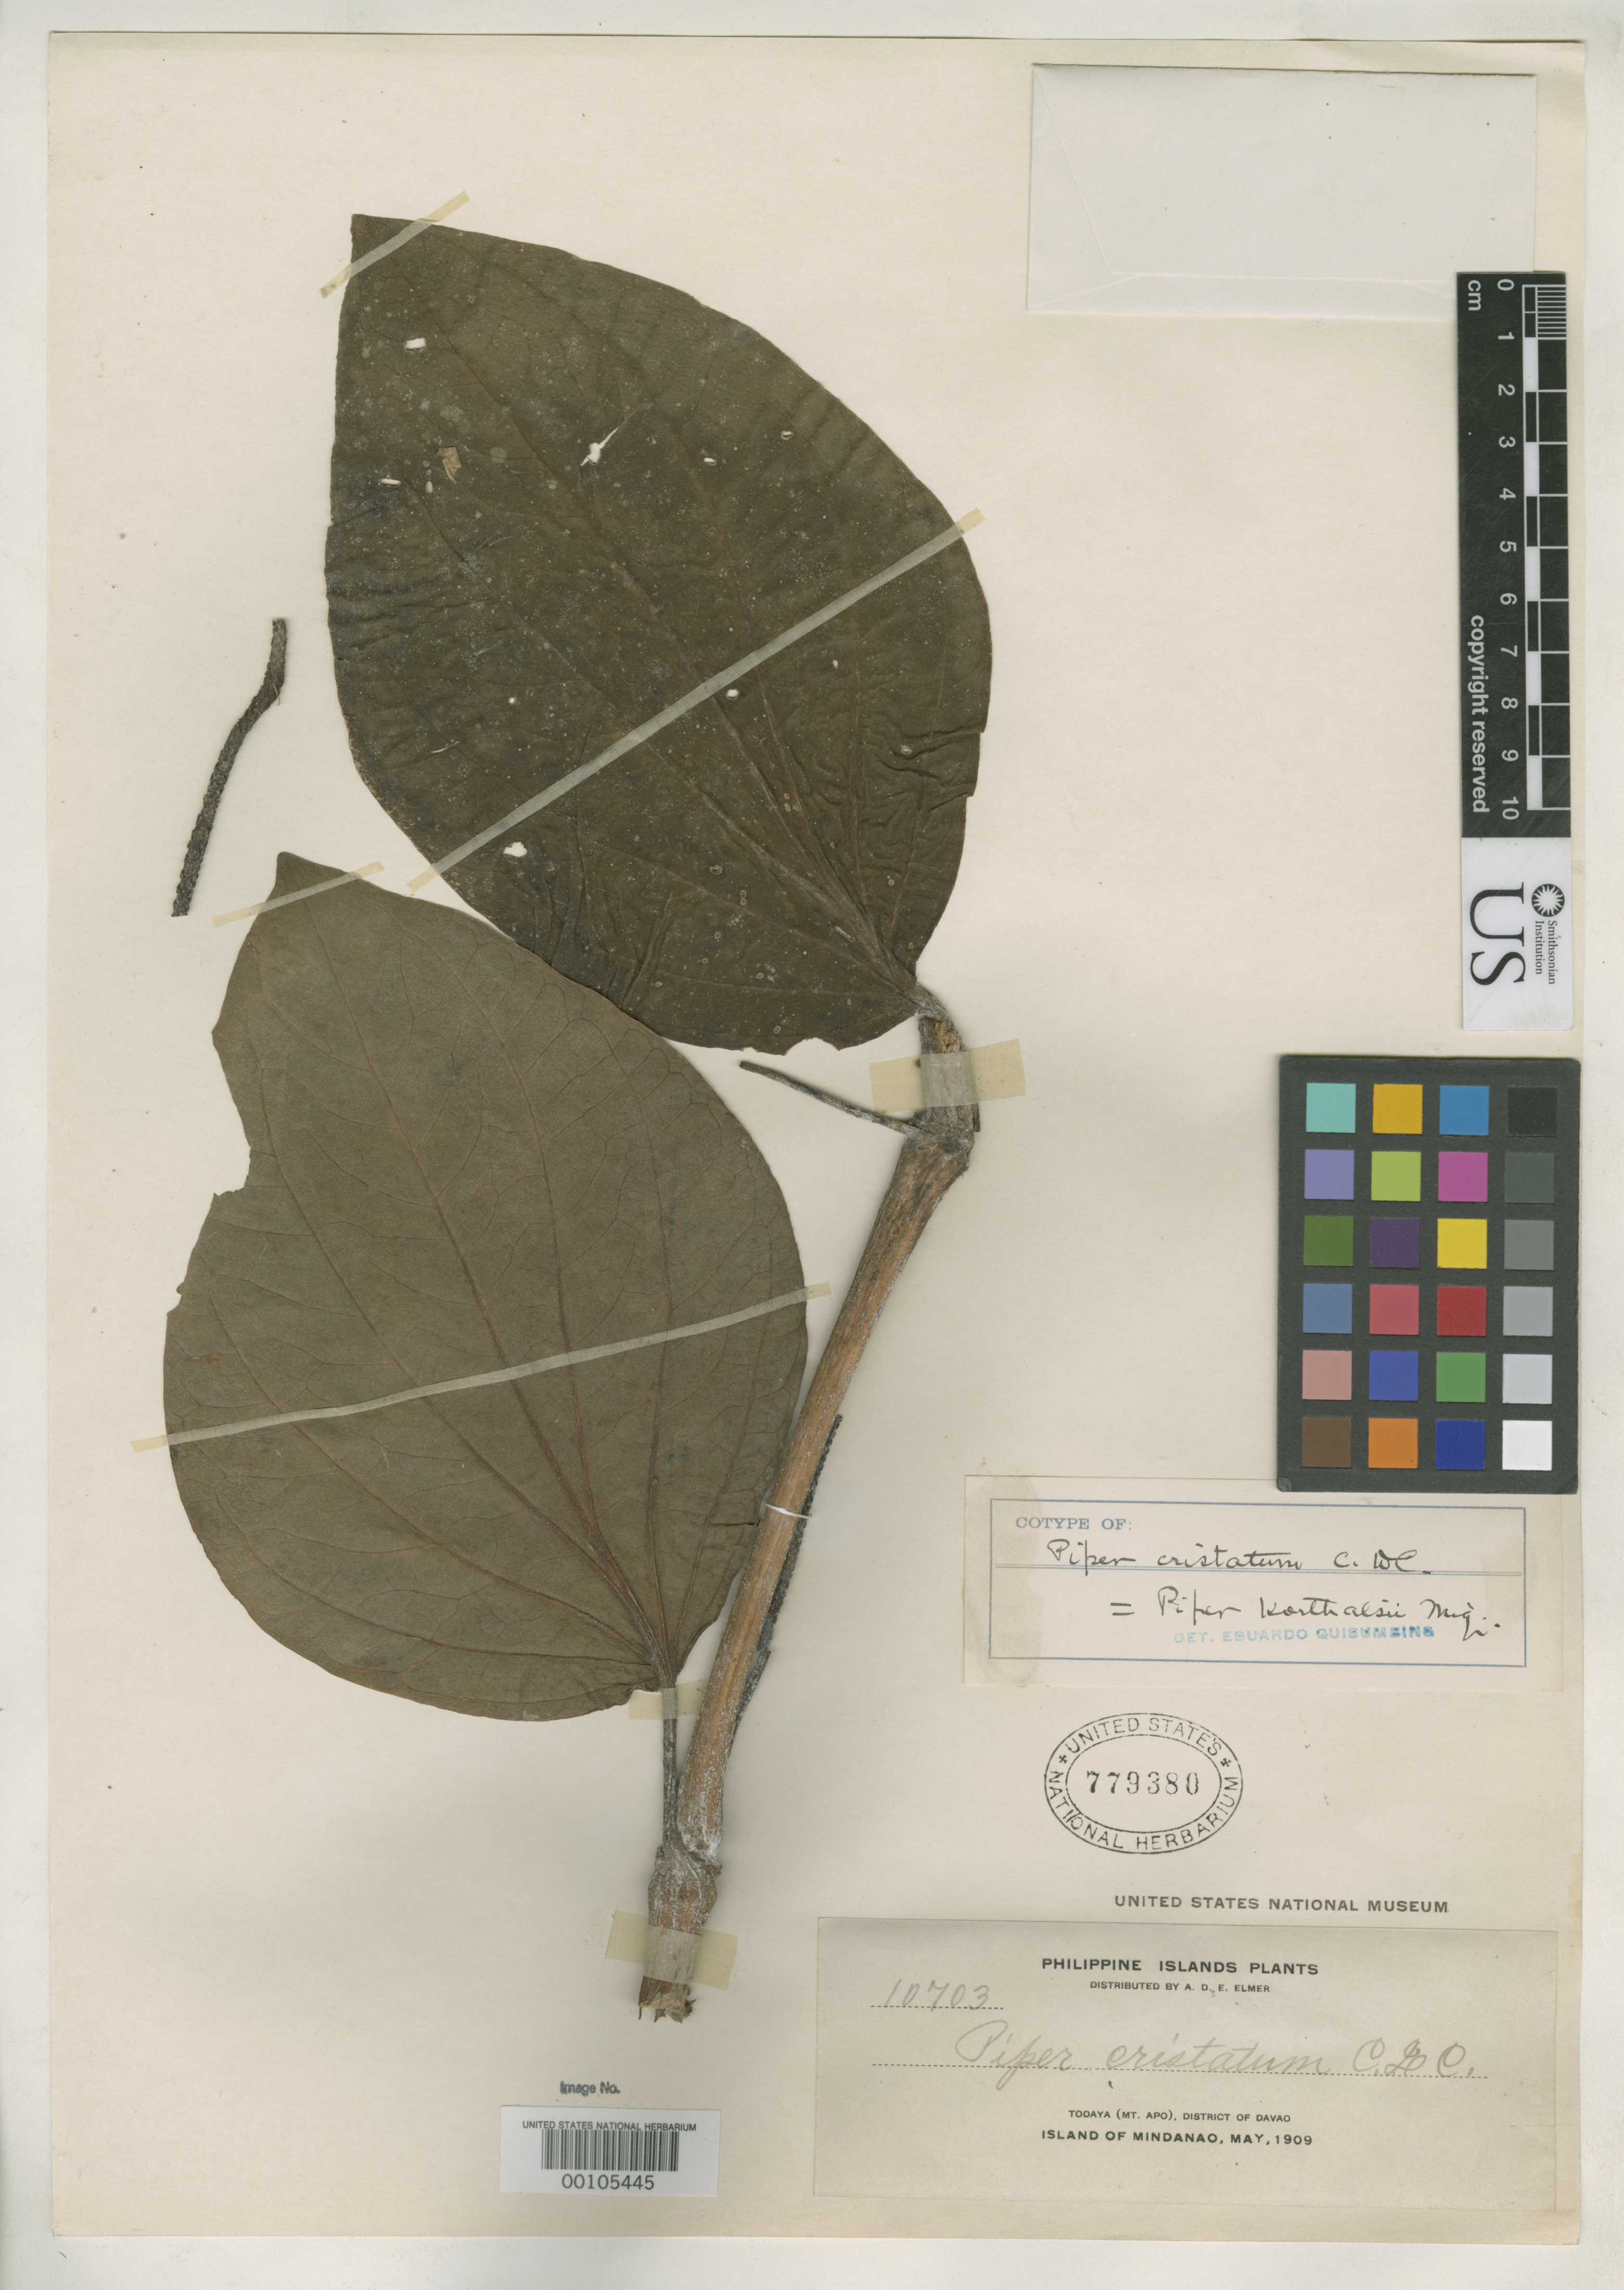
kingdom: Plantae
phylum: Tracheophyta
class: Magnoliopsida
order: Piperales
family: Piperaceae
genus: Piper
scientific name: Piper cristatum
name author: C. DC. in Elmer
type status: Isotype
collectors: A. D. E. Elmer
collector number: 10703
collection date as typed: May 1909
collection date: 1909-05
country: Philippines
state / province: Davao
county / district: Davao del Sur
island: Mindanao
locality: Todaya, Mt. Apo.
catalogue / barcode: US 779380